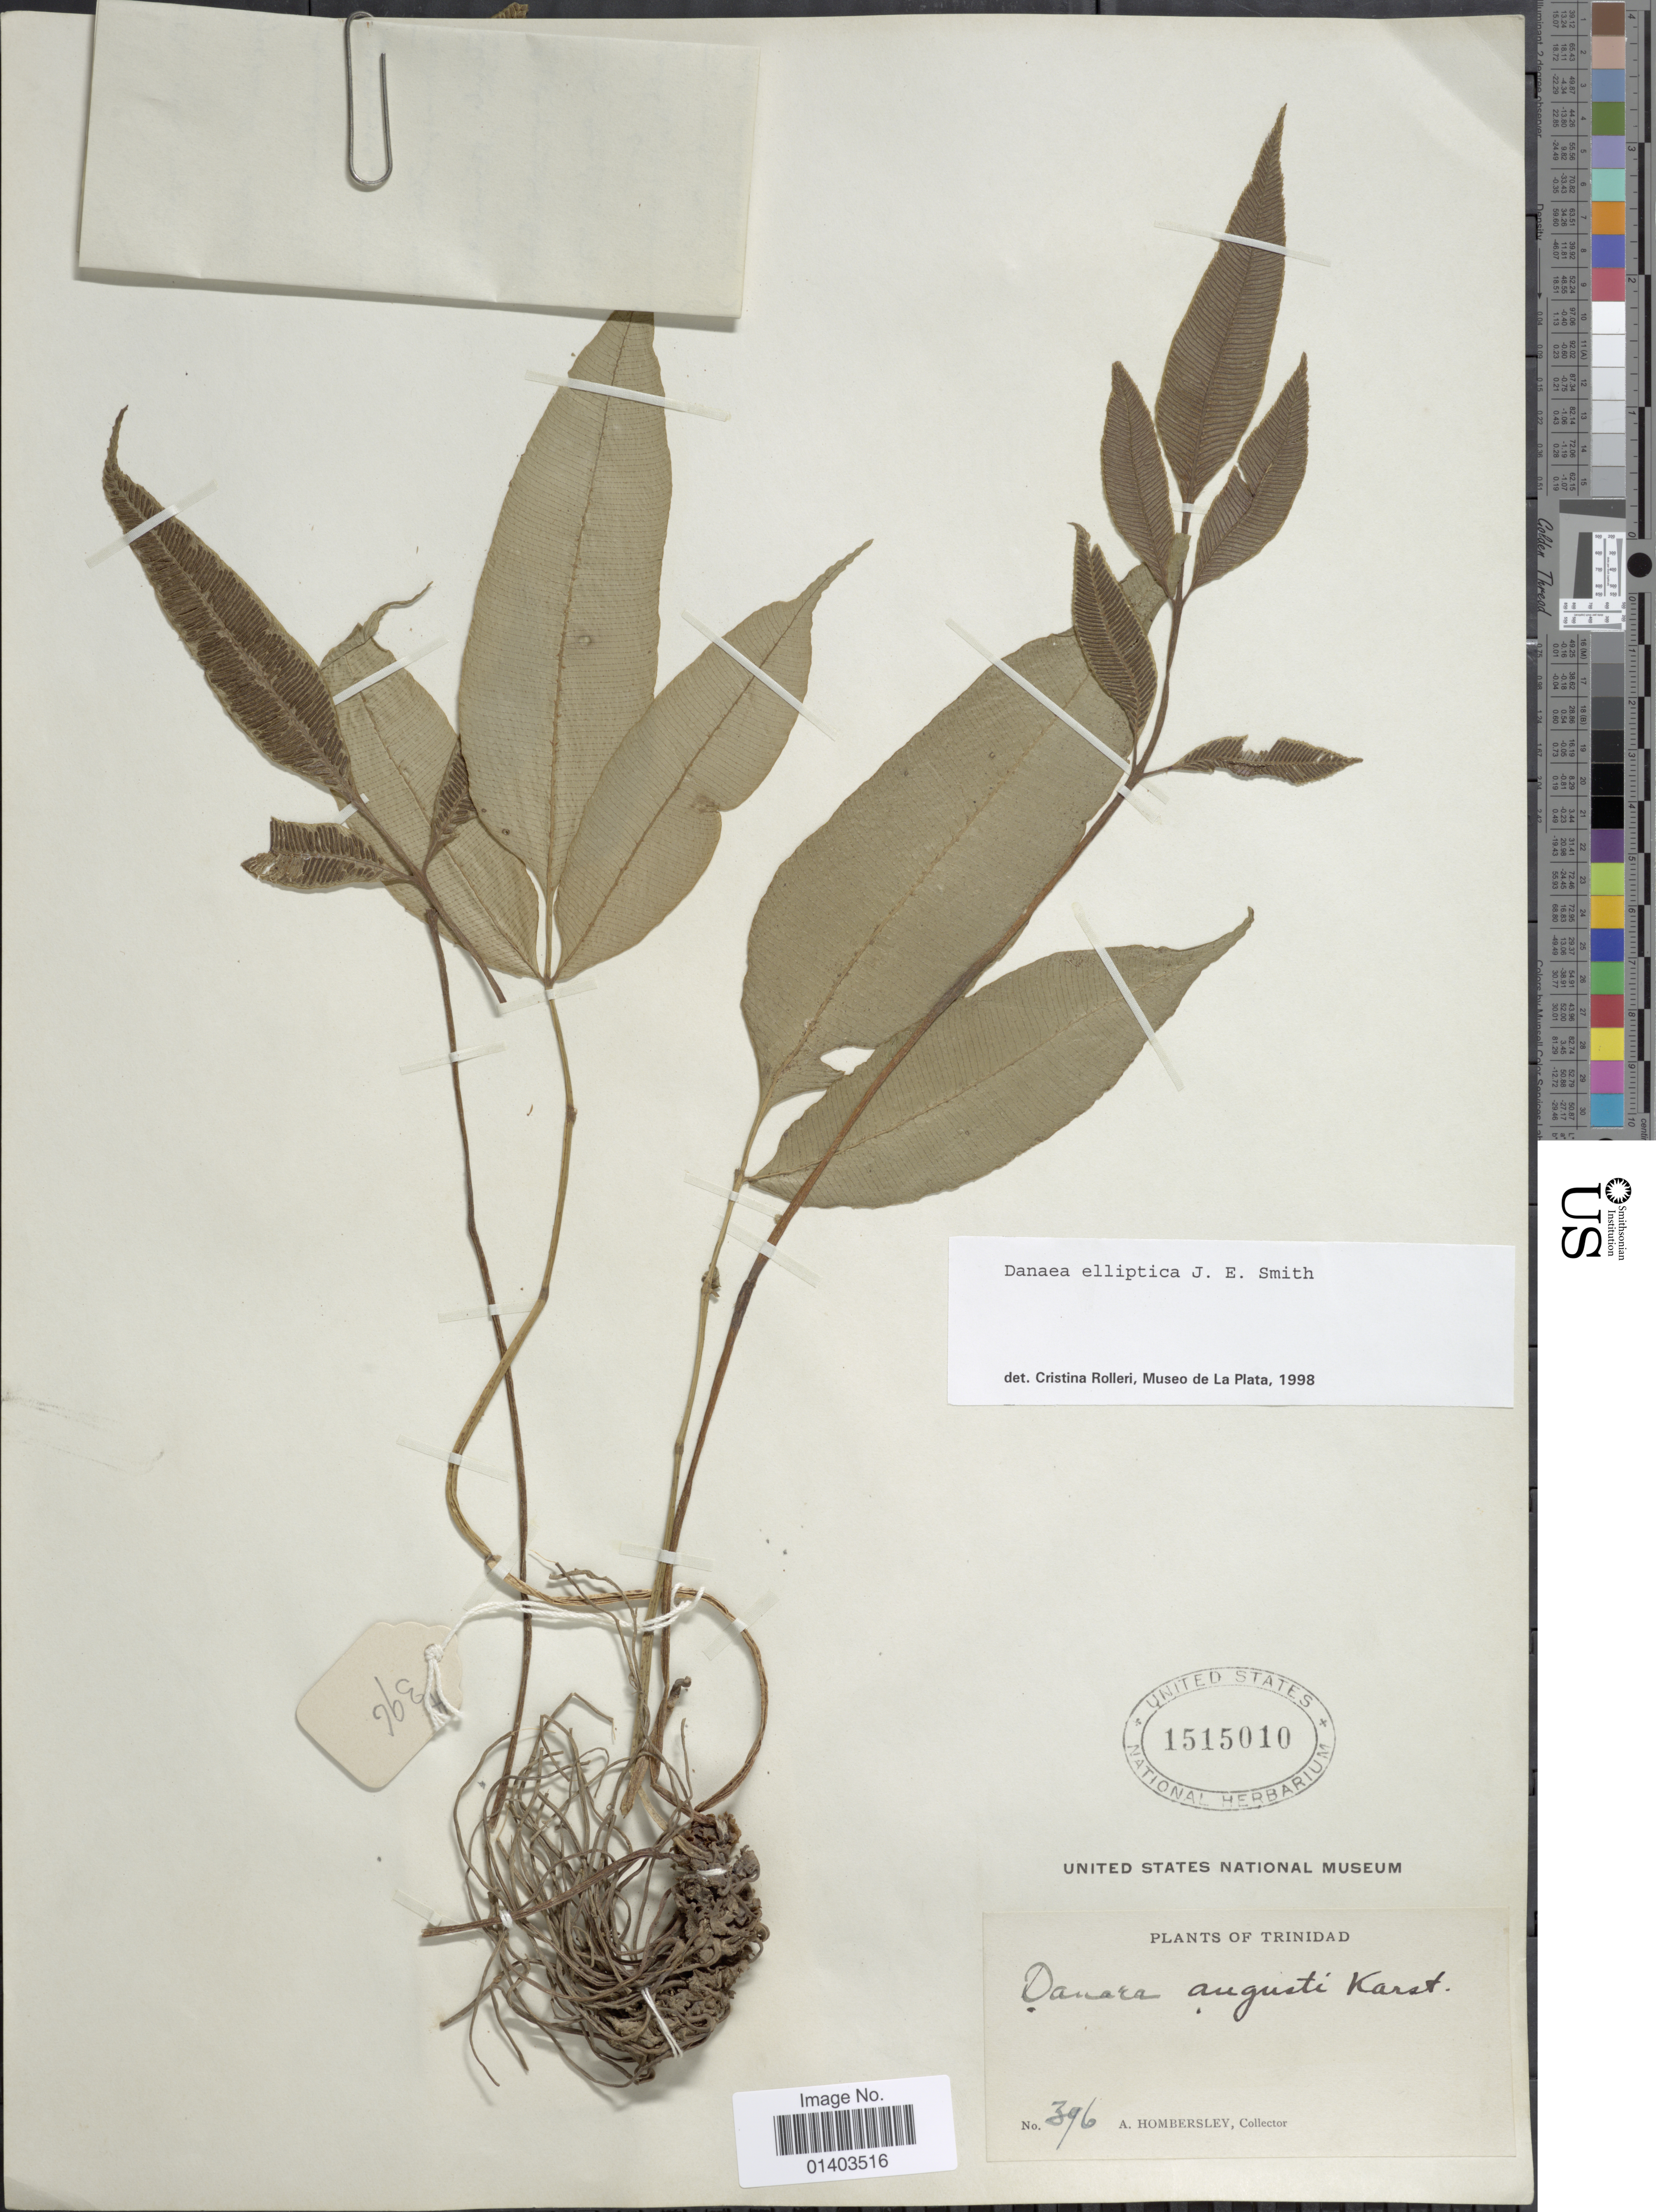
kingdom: Plantae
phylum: Tracheophyta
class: Polypodiopsida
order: Marattiales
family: Marattiaceae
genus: Danaea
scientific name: Danaea elliptica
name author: Sm.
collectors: A. Hombersley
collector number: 396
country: Trinidad and Tobago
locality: Trinidad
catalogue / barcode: US 1515010